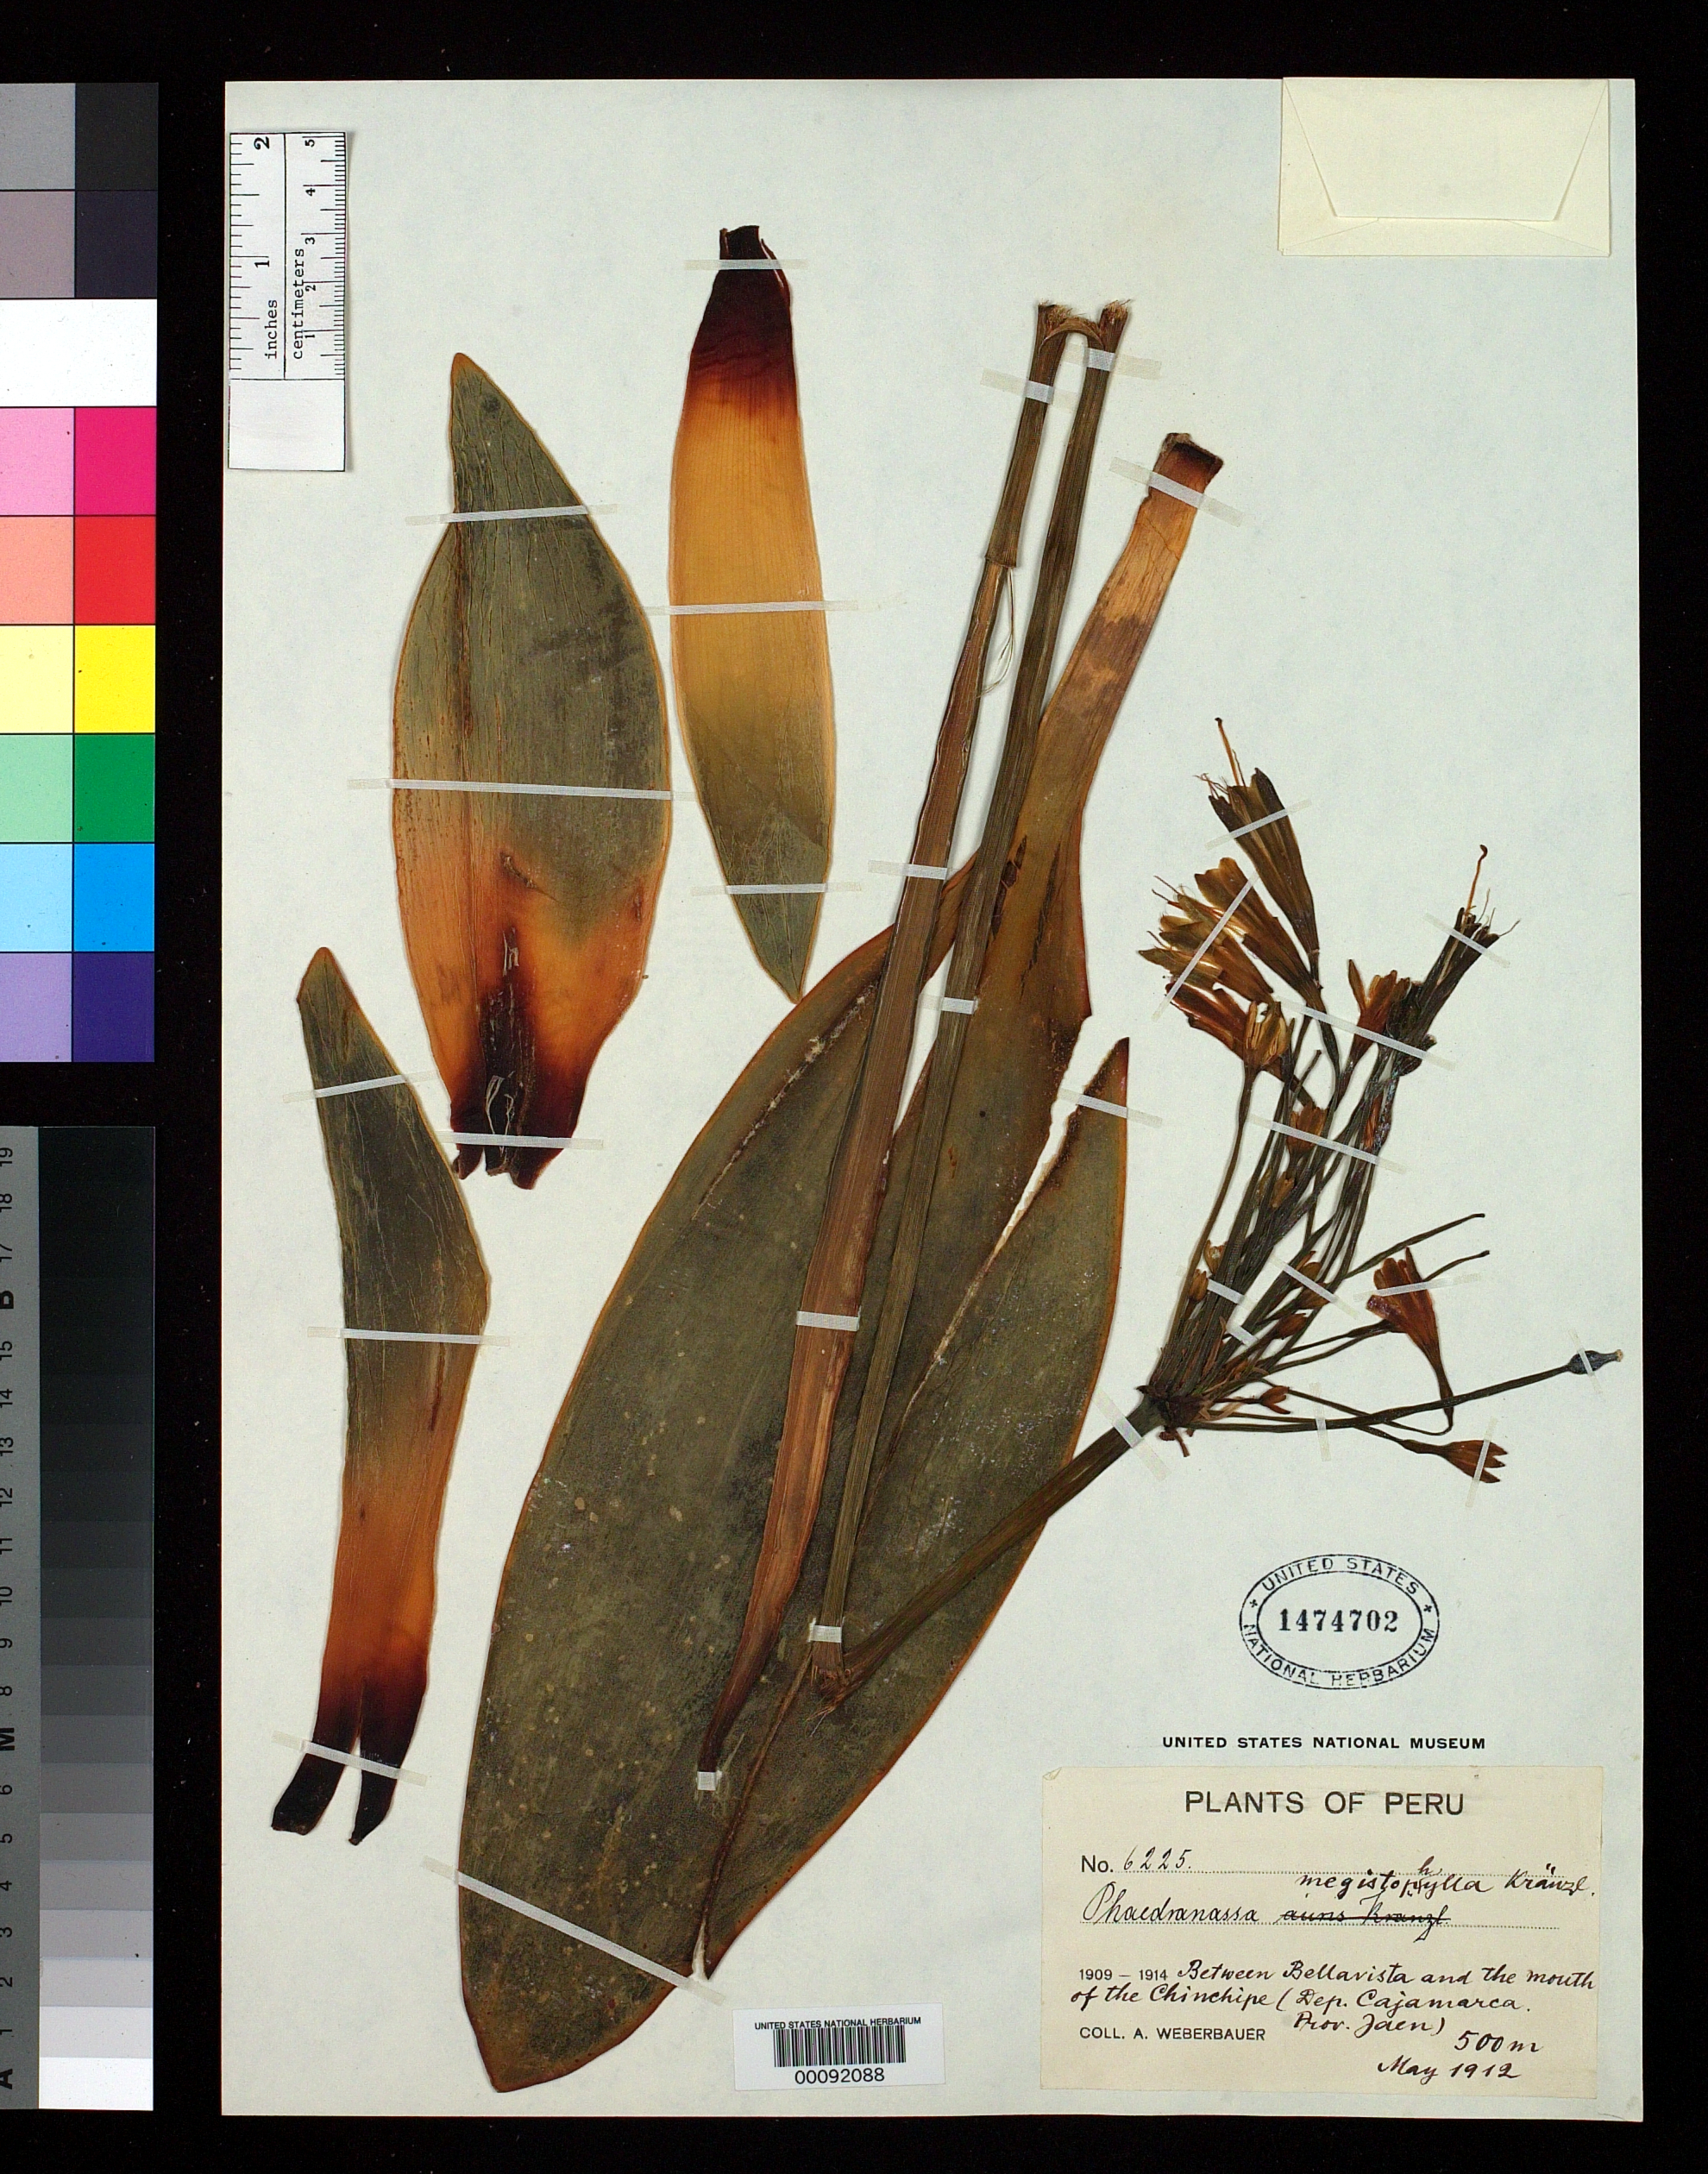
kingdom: Plantae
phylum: Tracheophyta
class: Liliopsida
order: Asparagales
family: Amaryllidaceae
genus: Phaedranassa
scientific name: Phaedranassa megistophylla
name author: Kraenzl.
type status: Isotype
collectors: A. Weberbauer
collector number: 6225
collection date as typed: May 1912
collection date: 1912-05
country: Peru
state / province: Cajamarca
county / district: Jaén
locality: between Bellavista and mouth of Chinchipe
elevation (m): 500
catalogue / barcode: US 1474702